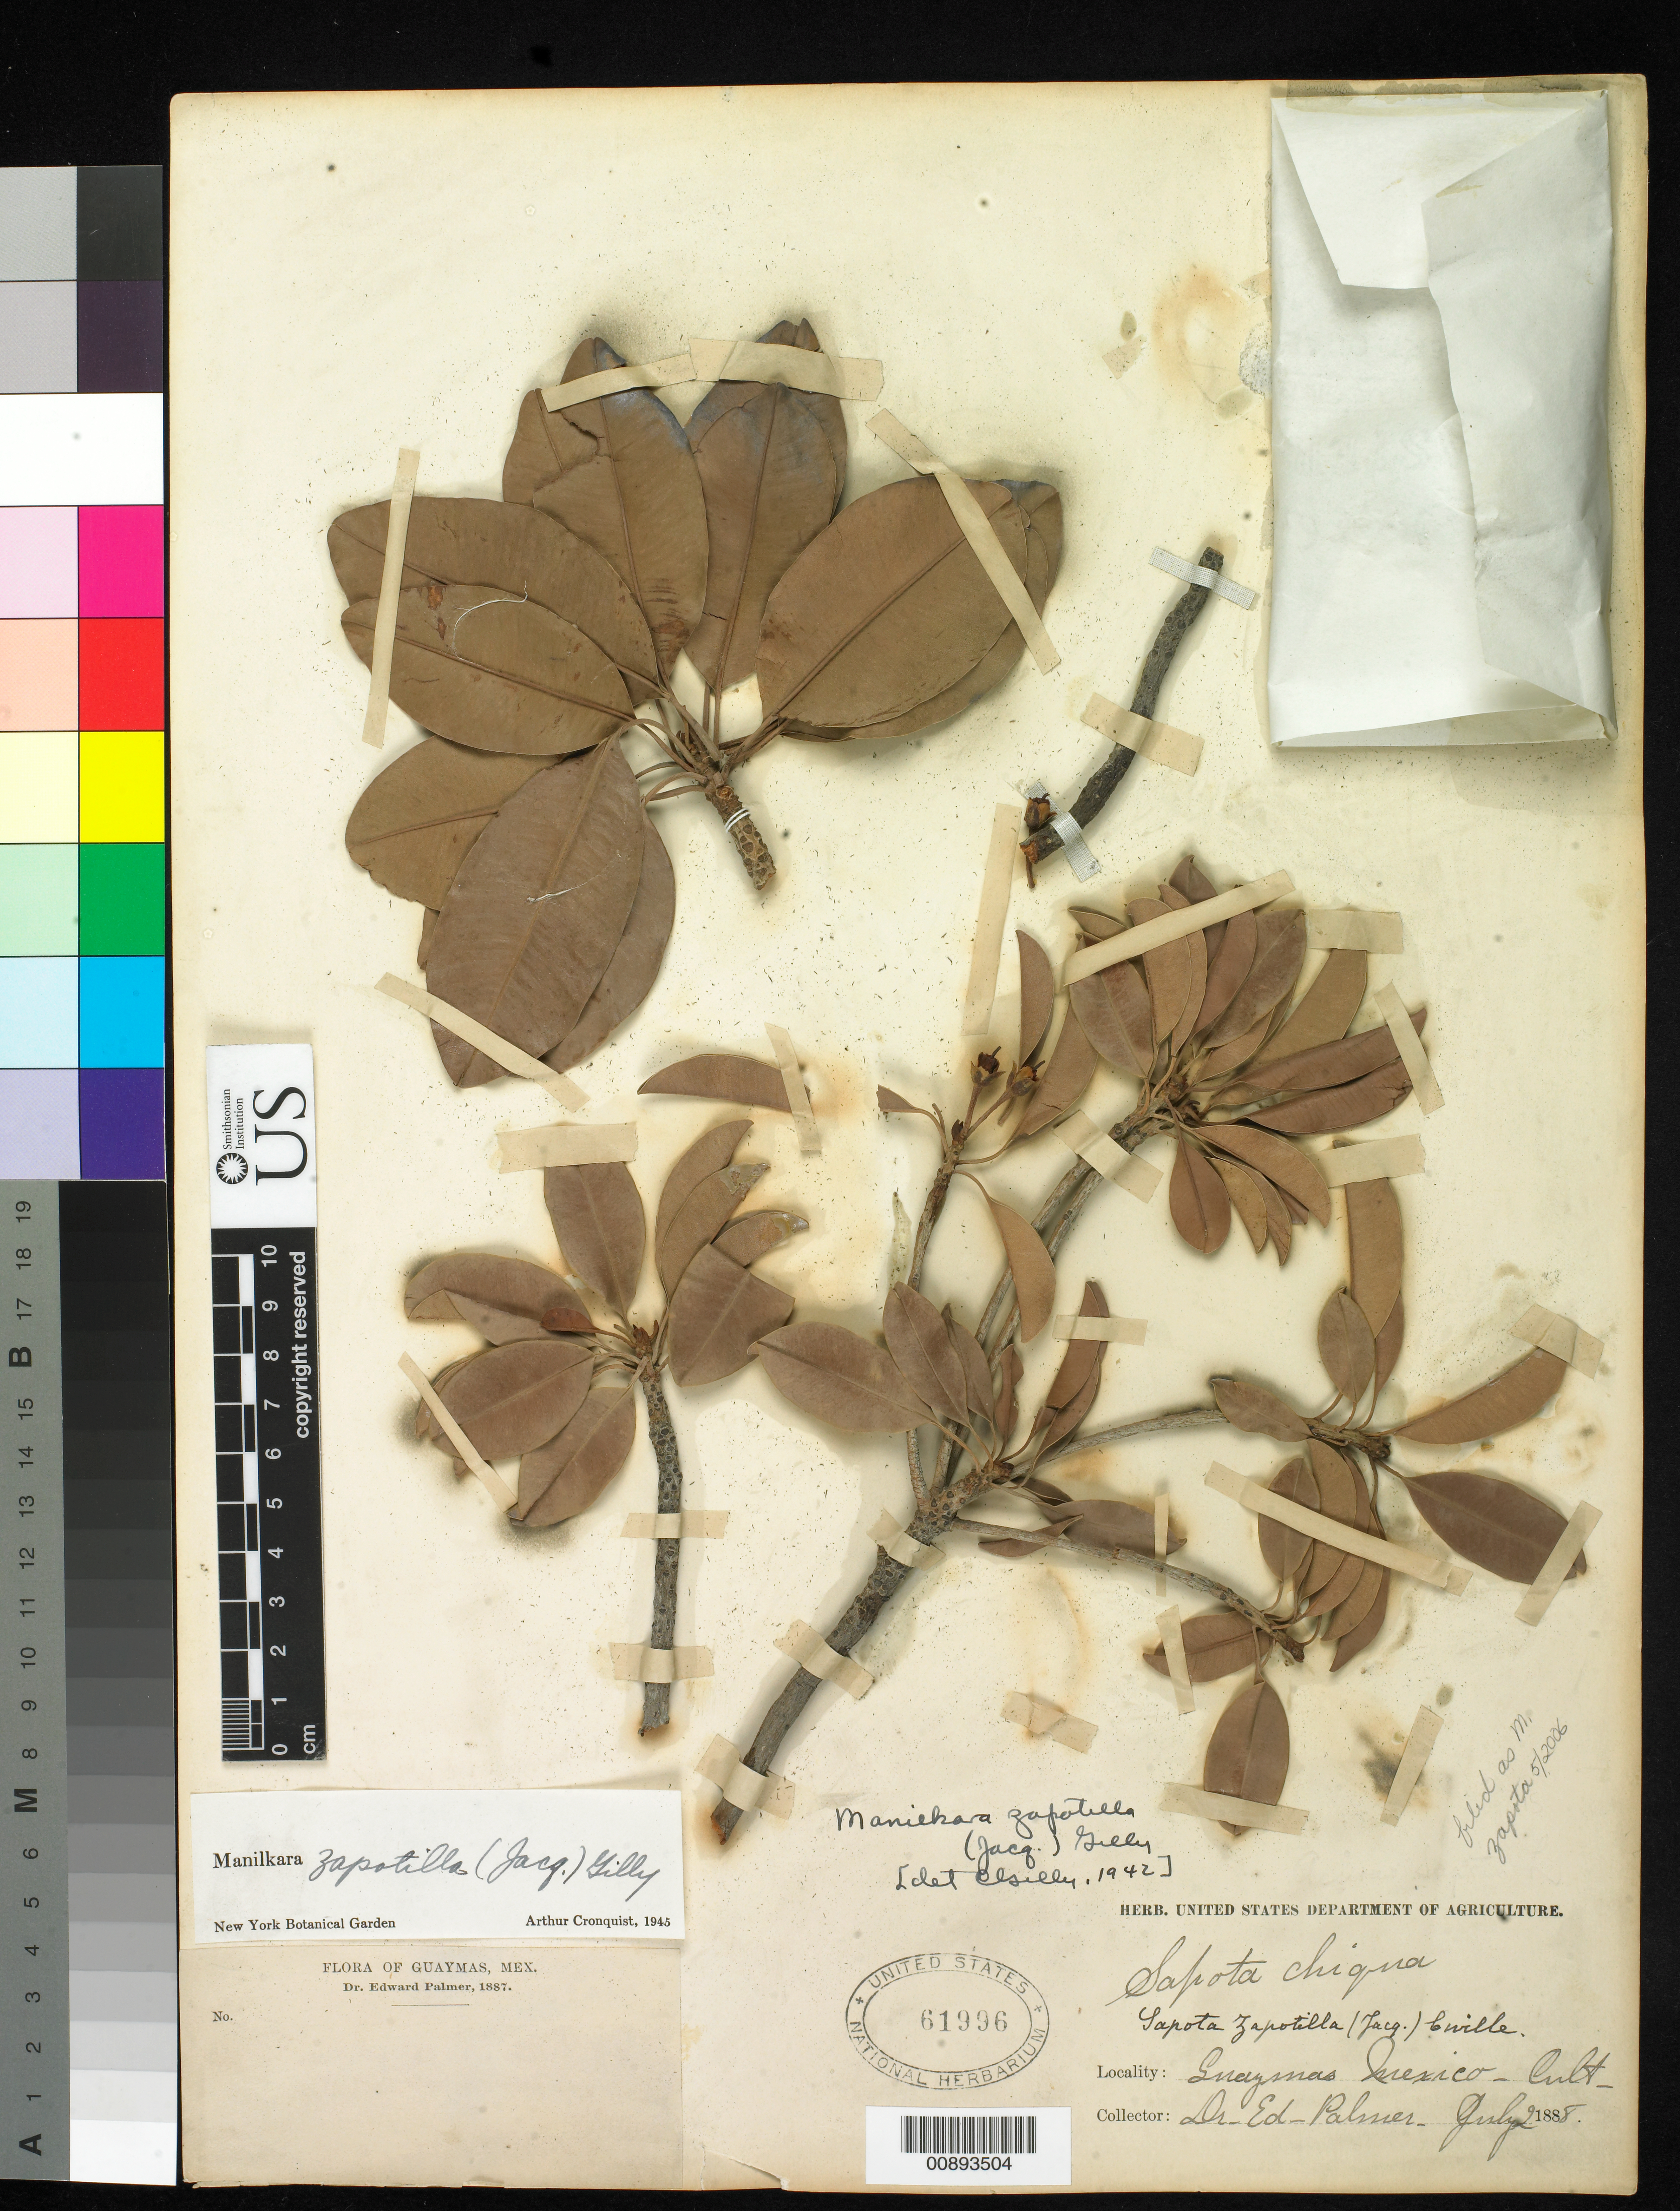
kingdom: Plantae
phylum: Tracheophyta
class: Magnoliopsida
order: Ericales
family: Sapotaceae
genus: Manilkara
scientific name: Manilkara zapota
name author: (L.) P. Royen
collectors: E. Palmer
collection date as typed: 02 Jul 1888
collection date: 1888-07-02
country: Mexico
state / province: Sonora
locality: Guaymas, Sonora.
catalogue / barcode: US 61996